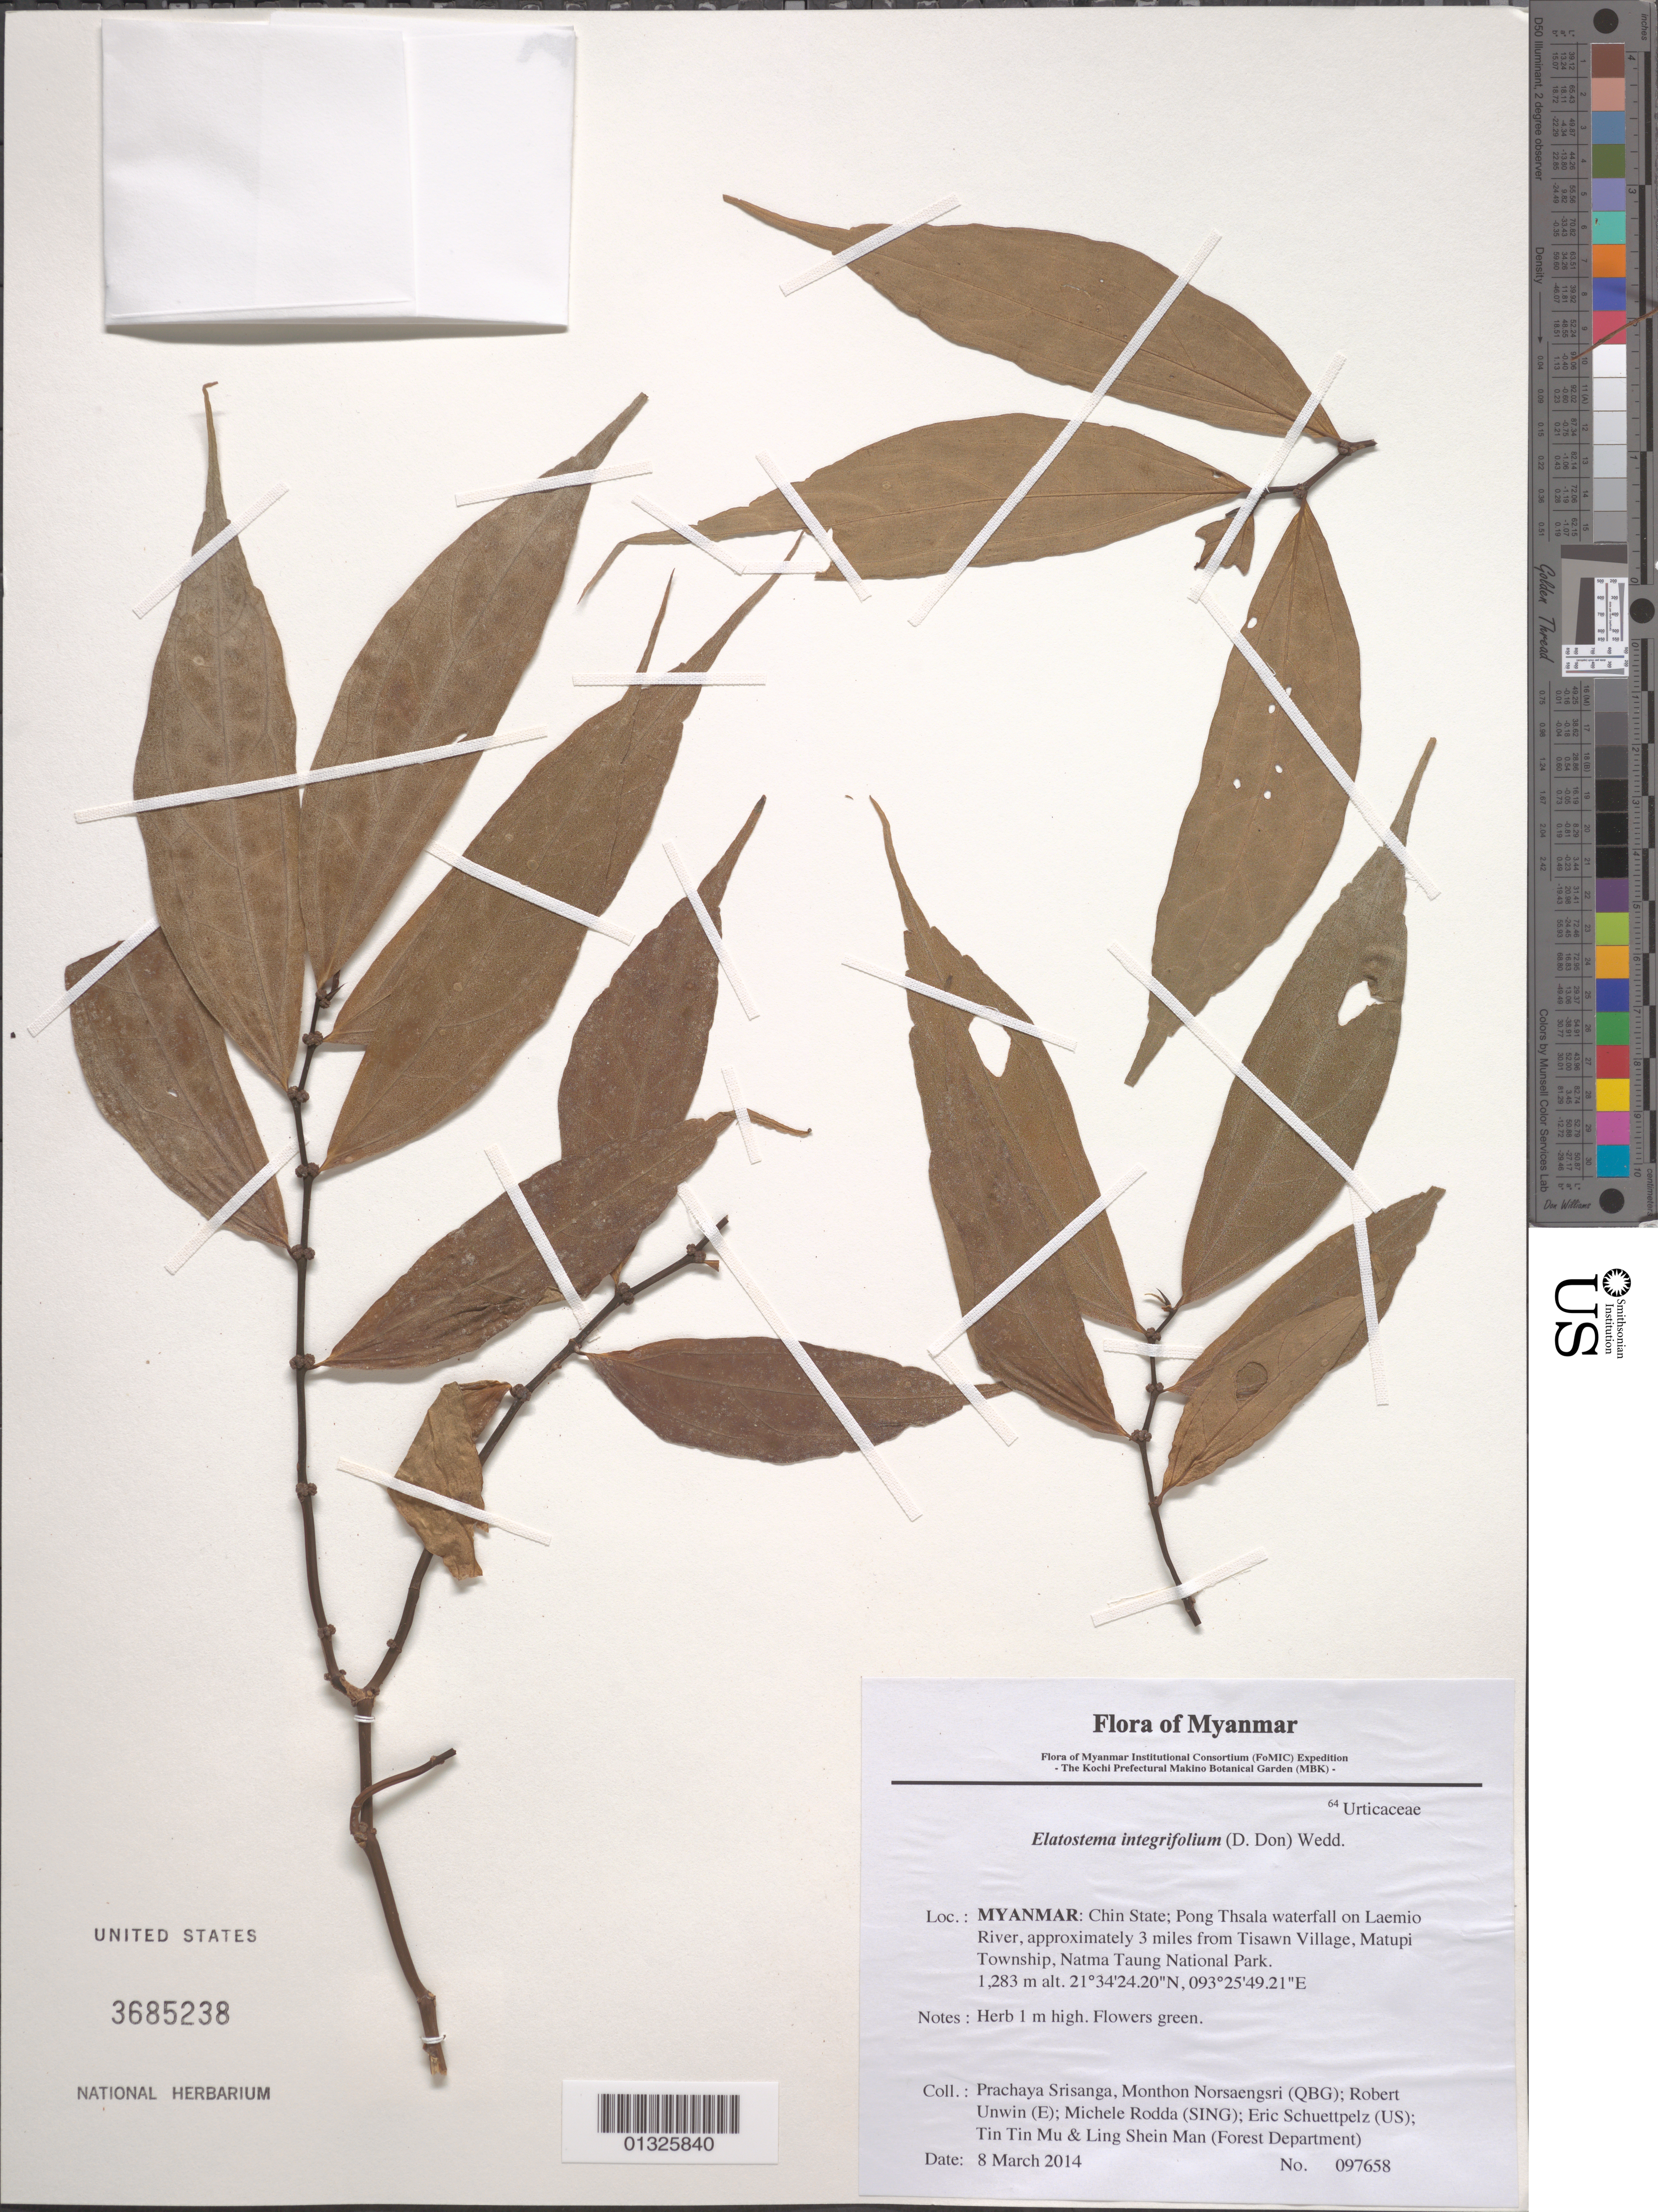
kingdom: Plantae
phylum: Tracheophyta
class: Magnoliopsida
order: Rosales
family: Urticaceae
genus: Elatostema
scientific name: Elatostema integrifolium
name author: (D. Don) Wedd.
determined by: Fujikawa, Kazumi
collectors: P. Srisanga, M. Norsaengsri, R. Unwin, M. Rodda, E. Schuettpelz, Tin Tin Mu & Ling Shein Man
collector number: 97658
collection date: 2014-03-08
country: Myanmar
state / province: Chin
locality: Pong Thsala waterfall on Laemio River, approximately 3 miles from Tisawn Village, Matupi Township, Natma Taung National Park.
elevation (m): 1283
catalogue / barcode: US 3685238